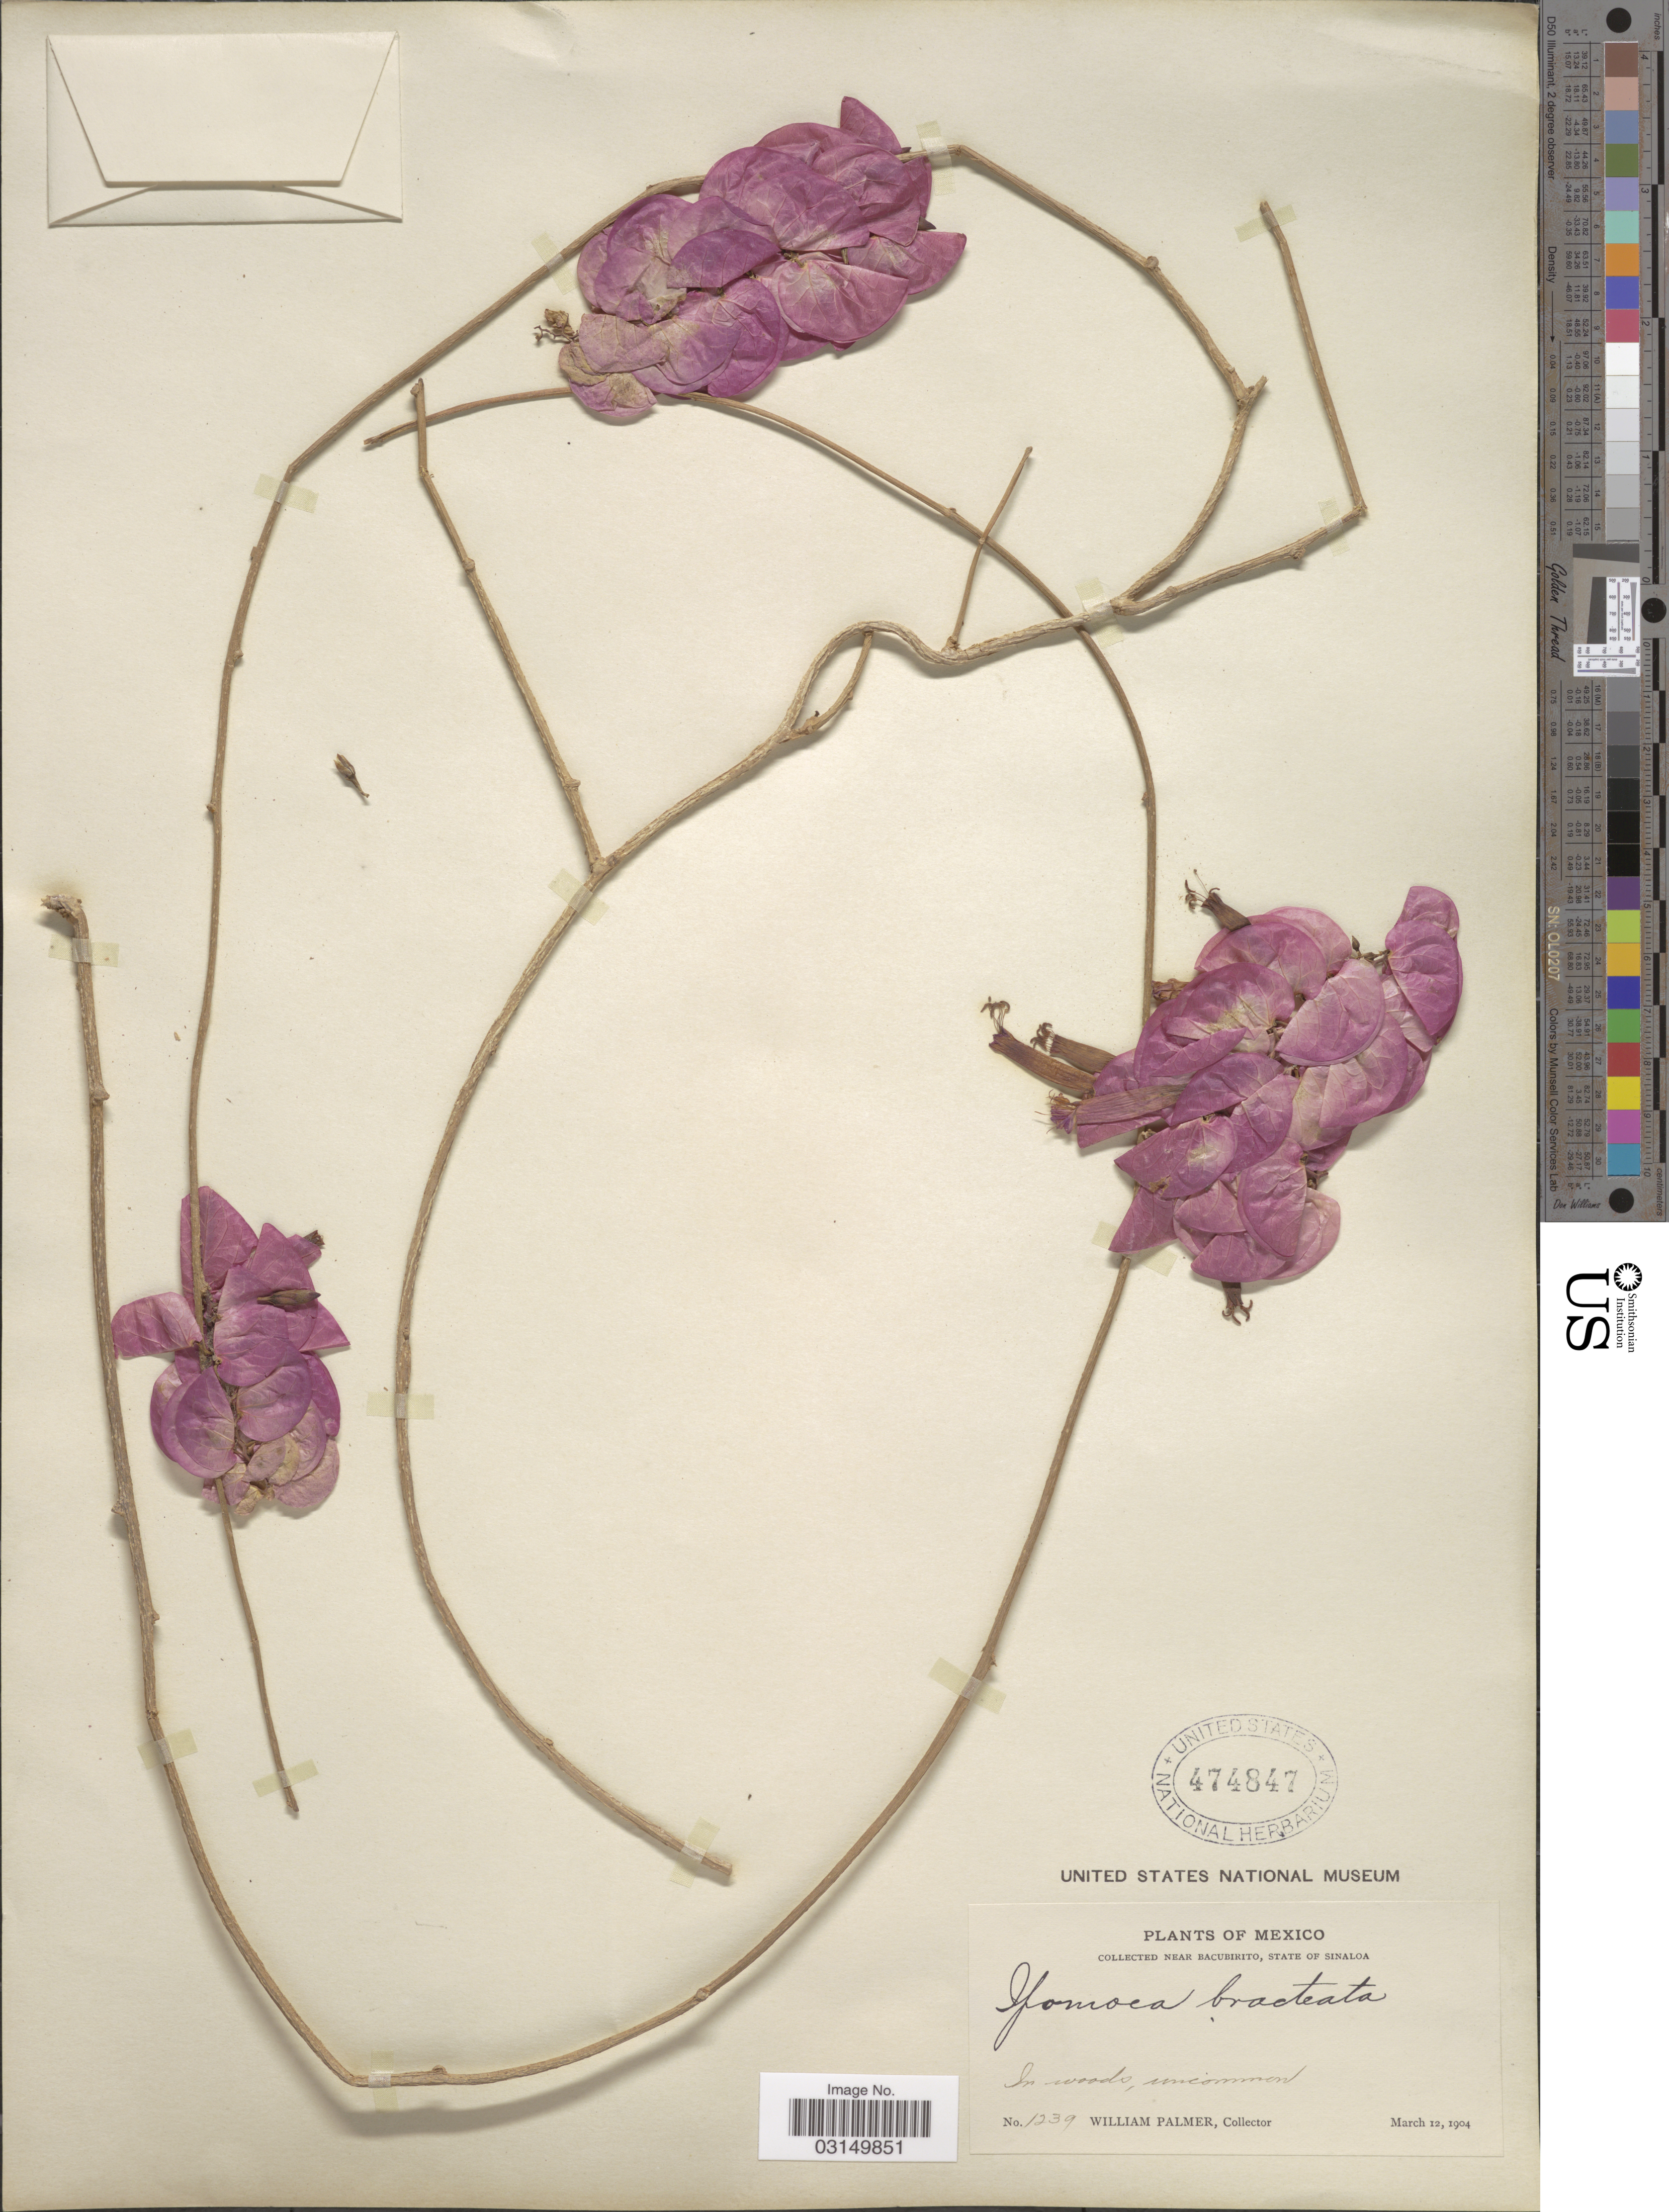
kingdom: Plantae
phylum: Tracheophyta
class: Magnoliopsida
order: Solanales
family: Convolvulaceae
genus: Ipomoea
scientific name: Ipomoea bracteata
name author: Cav.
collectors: W. Palmer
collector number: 1239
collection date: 1904-03-12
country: Mexico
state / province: Sinaloa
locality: Near Bacubirito, State of Sinaloa.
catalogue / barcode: US 474847